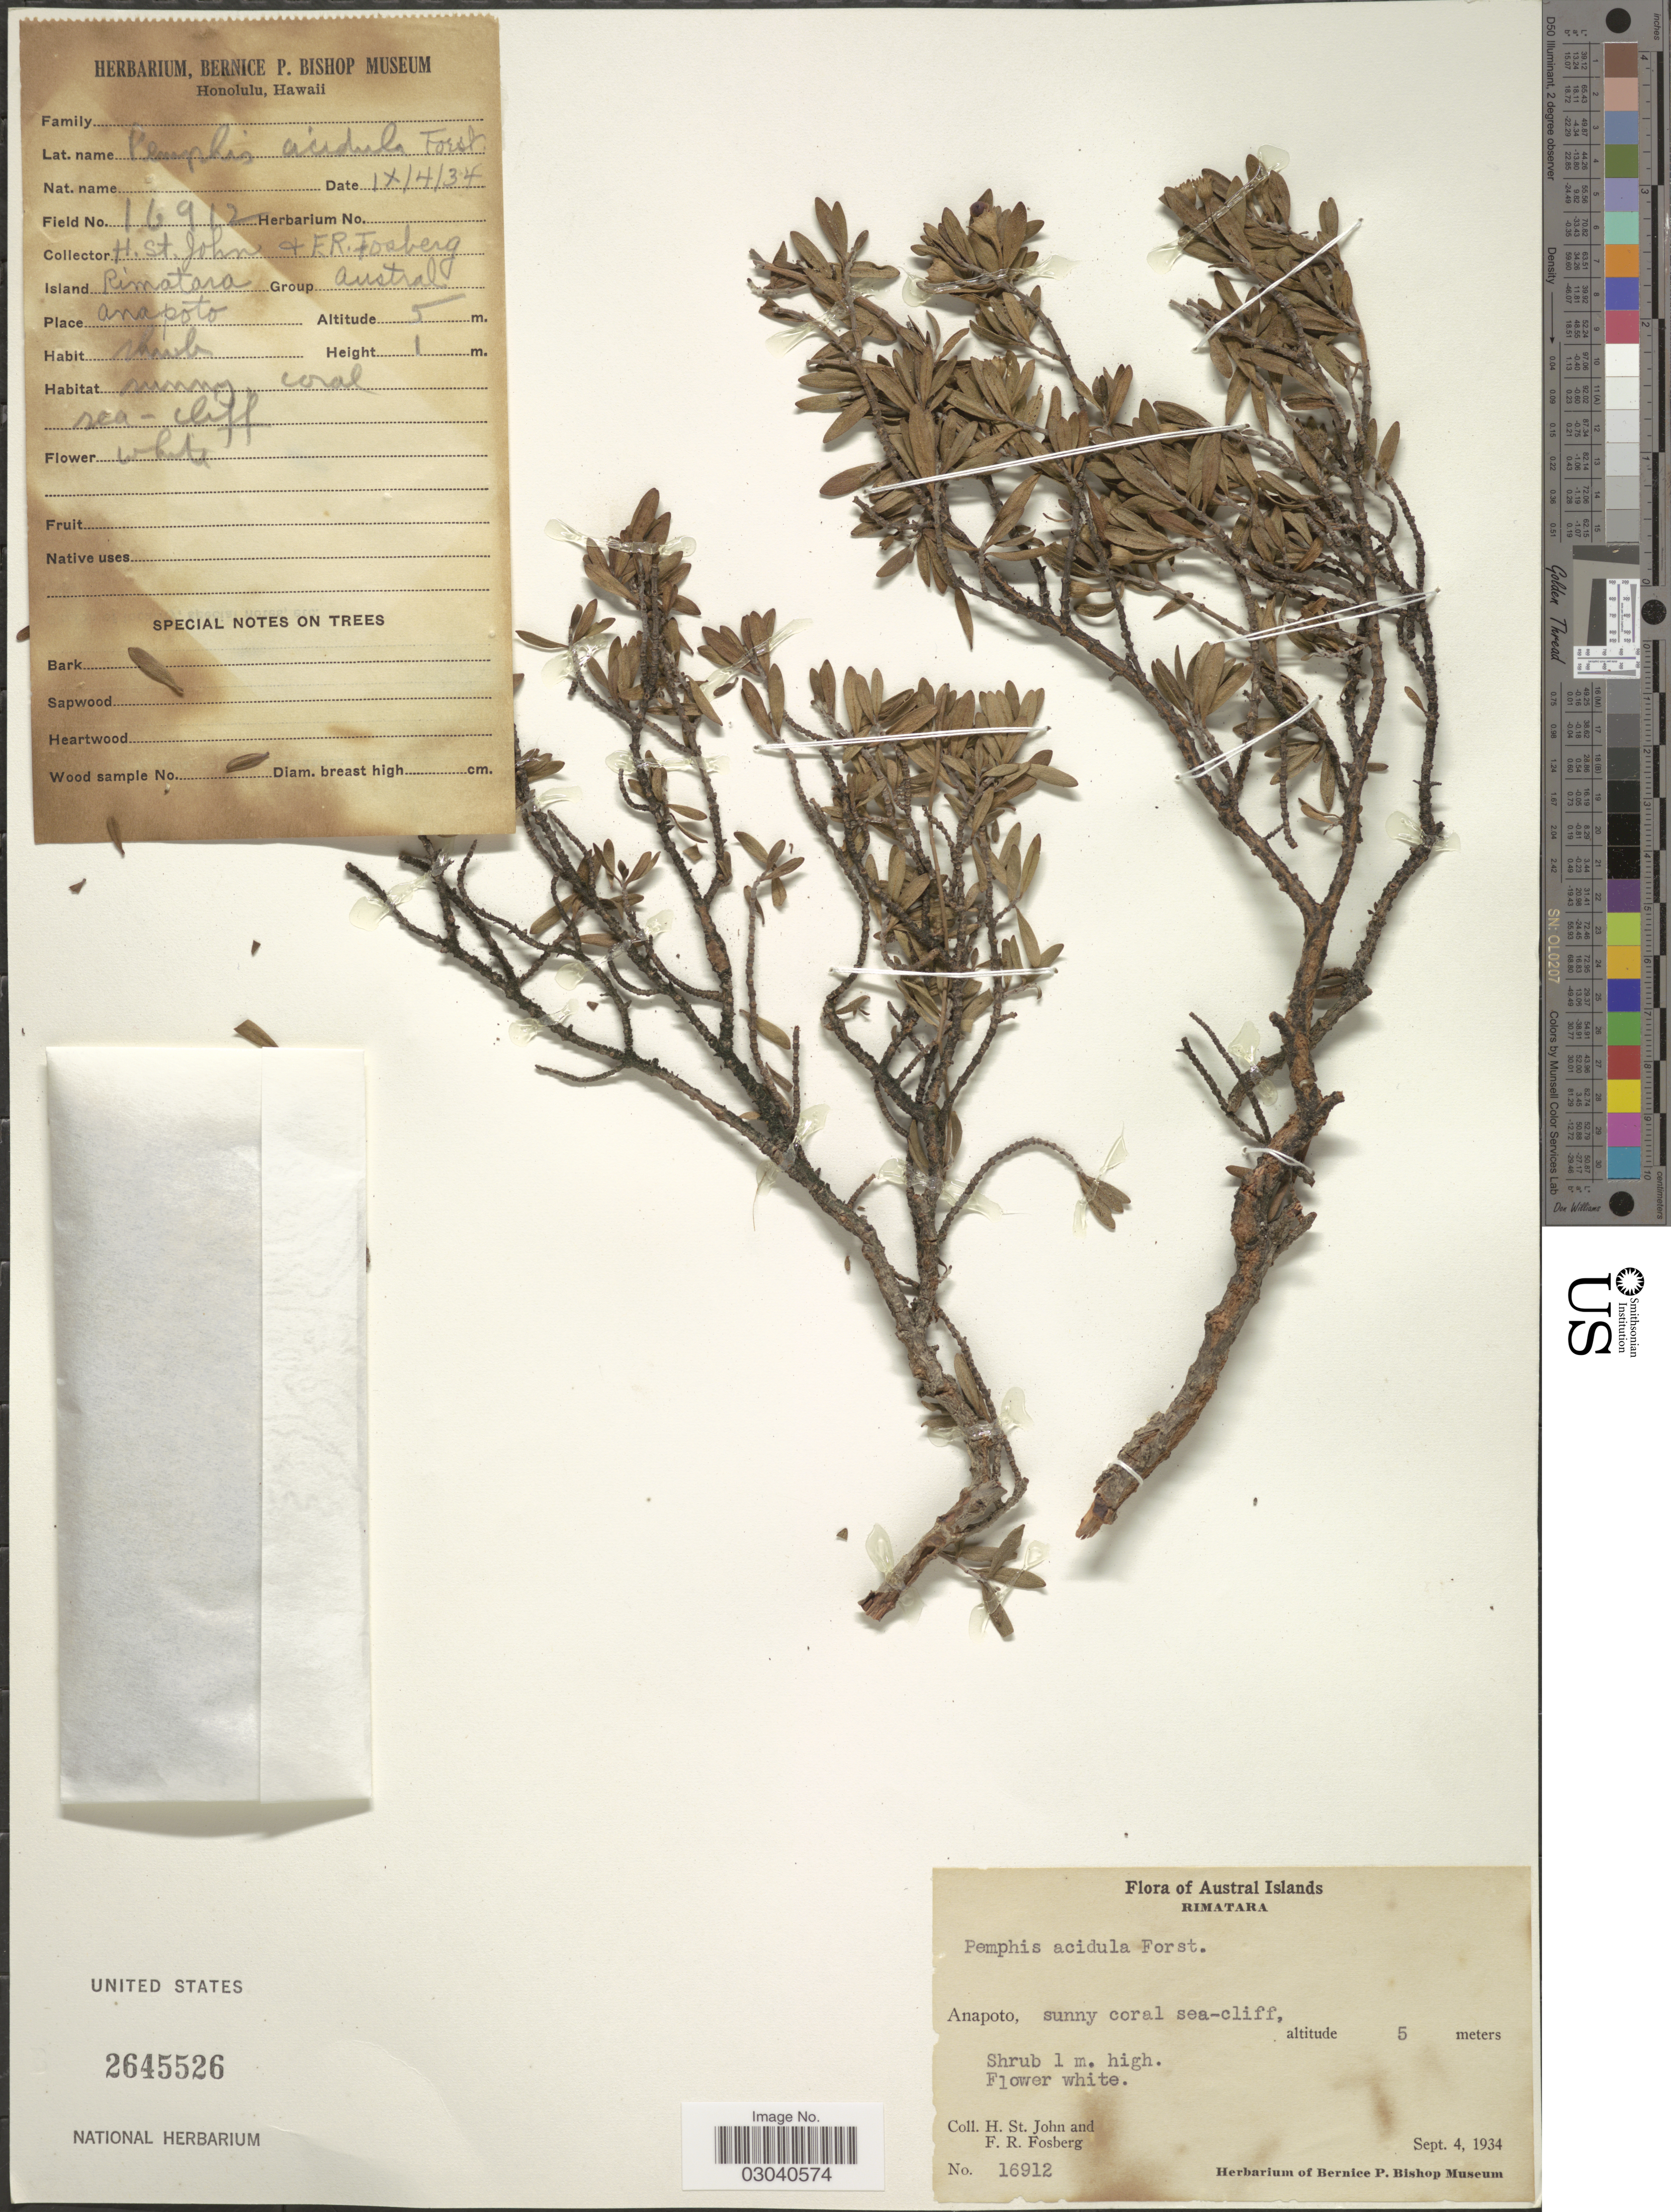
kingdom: Plantae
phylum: Tracheophyta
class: Magnoliopsida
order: Myrtales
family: Lythraceae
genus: Pemphis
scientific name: Pemphis acidula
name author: J.R. Forst. & G. Forst.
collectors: H. St. John & F. R. Fosberg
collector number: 16912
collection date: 1934-09-04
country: French Polynesia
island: Rimatara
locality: Austral Islands. Rimatara. Anapoto.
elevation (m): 5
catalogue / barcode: US 2645526